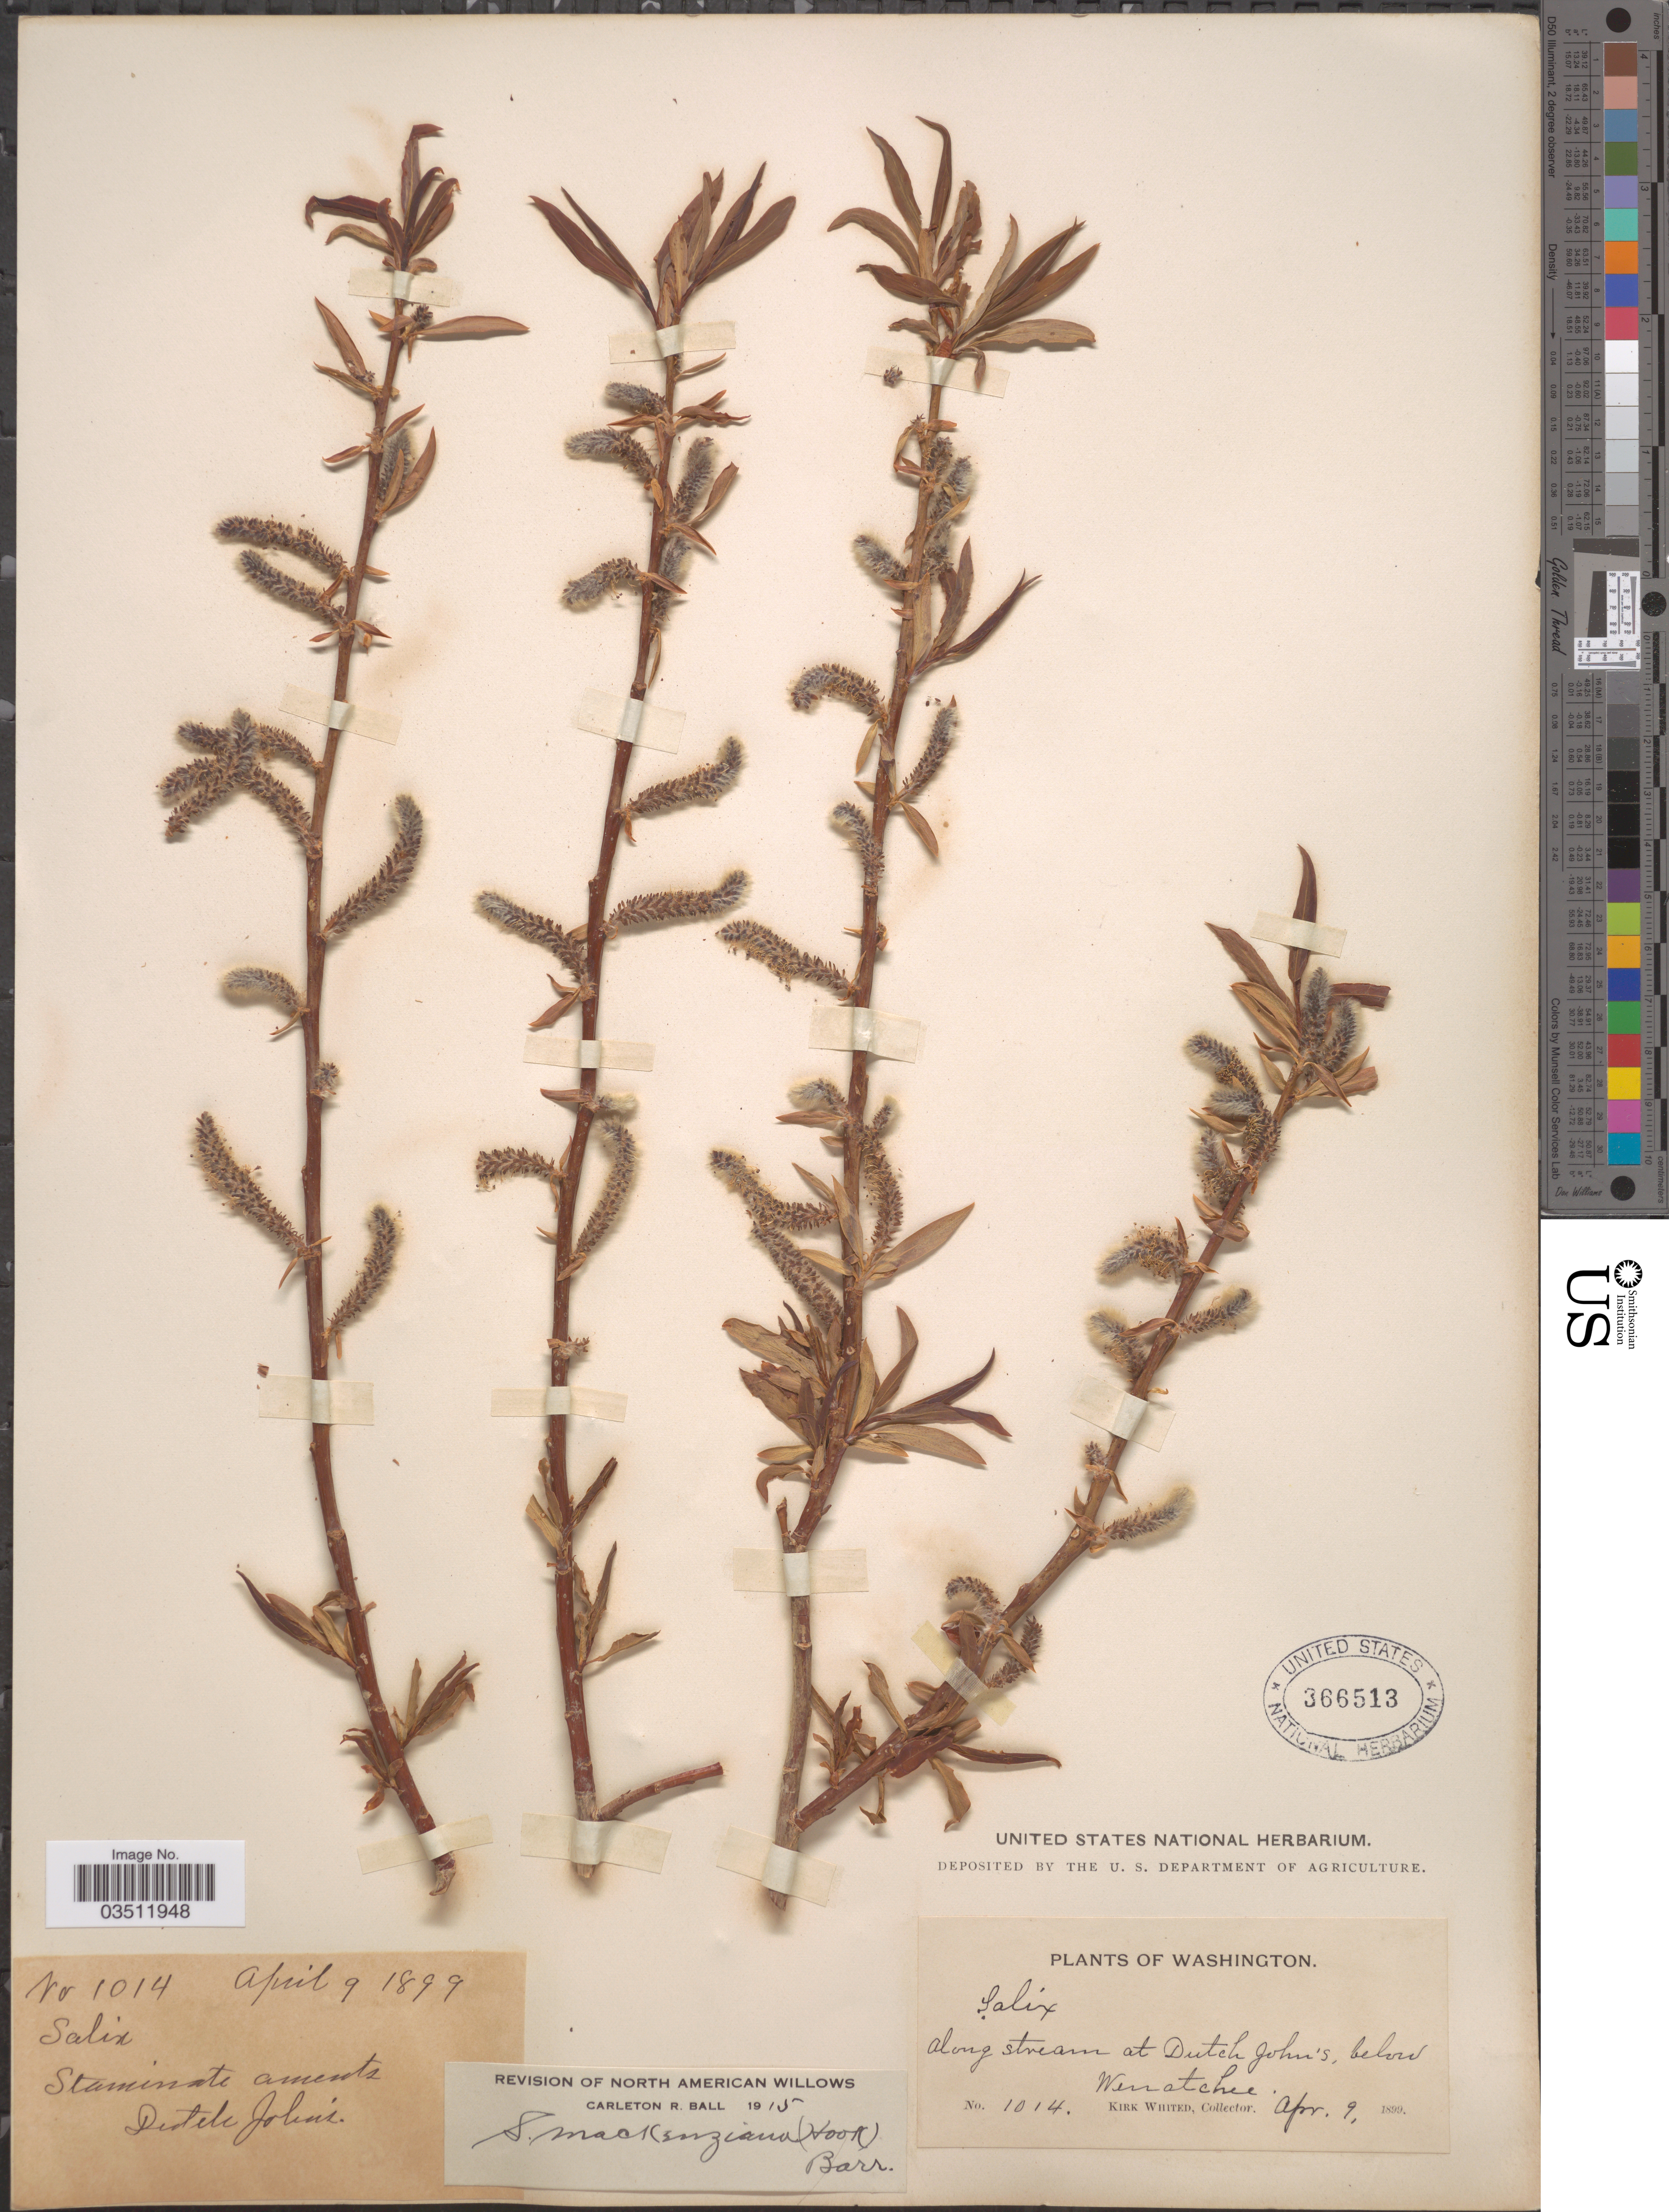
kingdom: Plantae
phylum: Tracheophyta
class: Magnoliopsida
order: Malpighiales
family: Salicaceae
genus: Salix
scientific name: Salix mackenziana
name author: (Hook.) Barratt ex Hook.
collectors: K. Whited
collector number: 1014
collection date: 1899-04-09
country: United States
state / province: Washington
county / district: Chelan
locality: Along stream at Dutch John's, below Wenatchee.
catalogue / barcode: US 366513